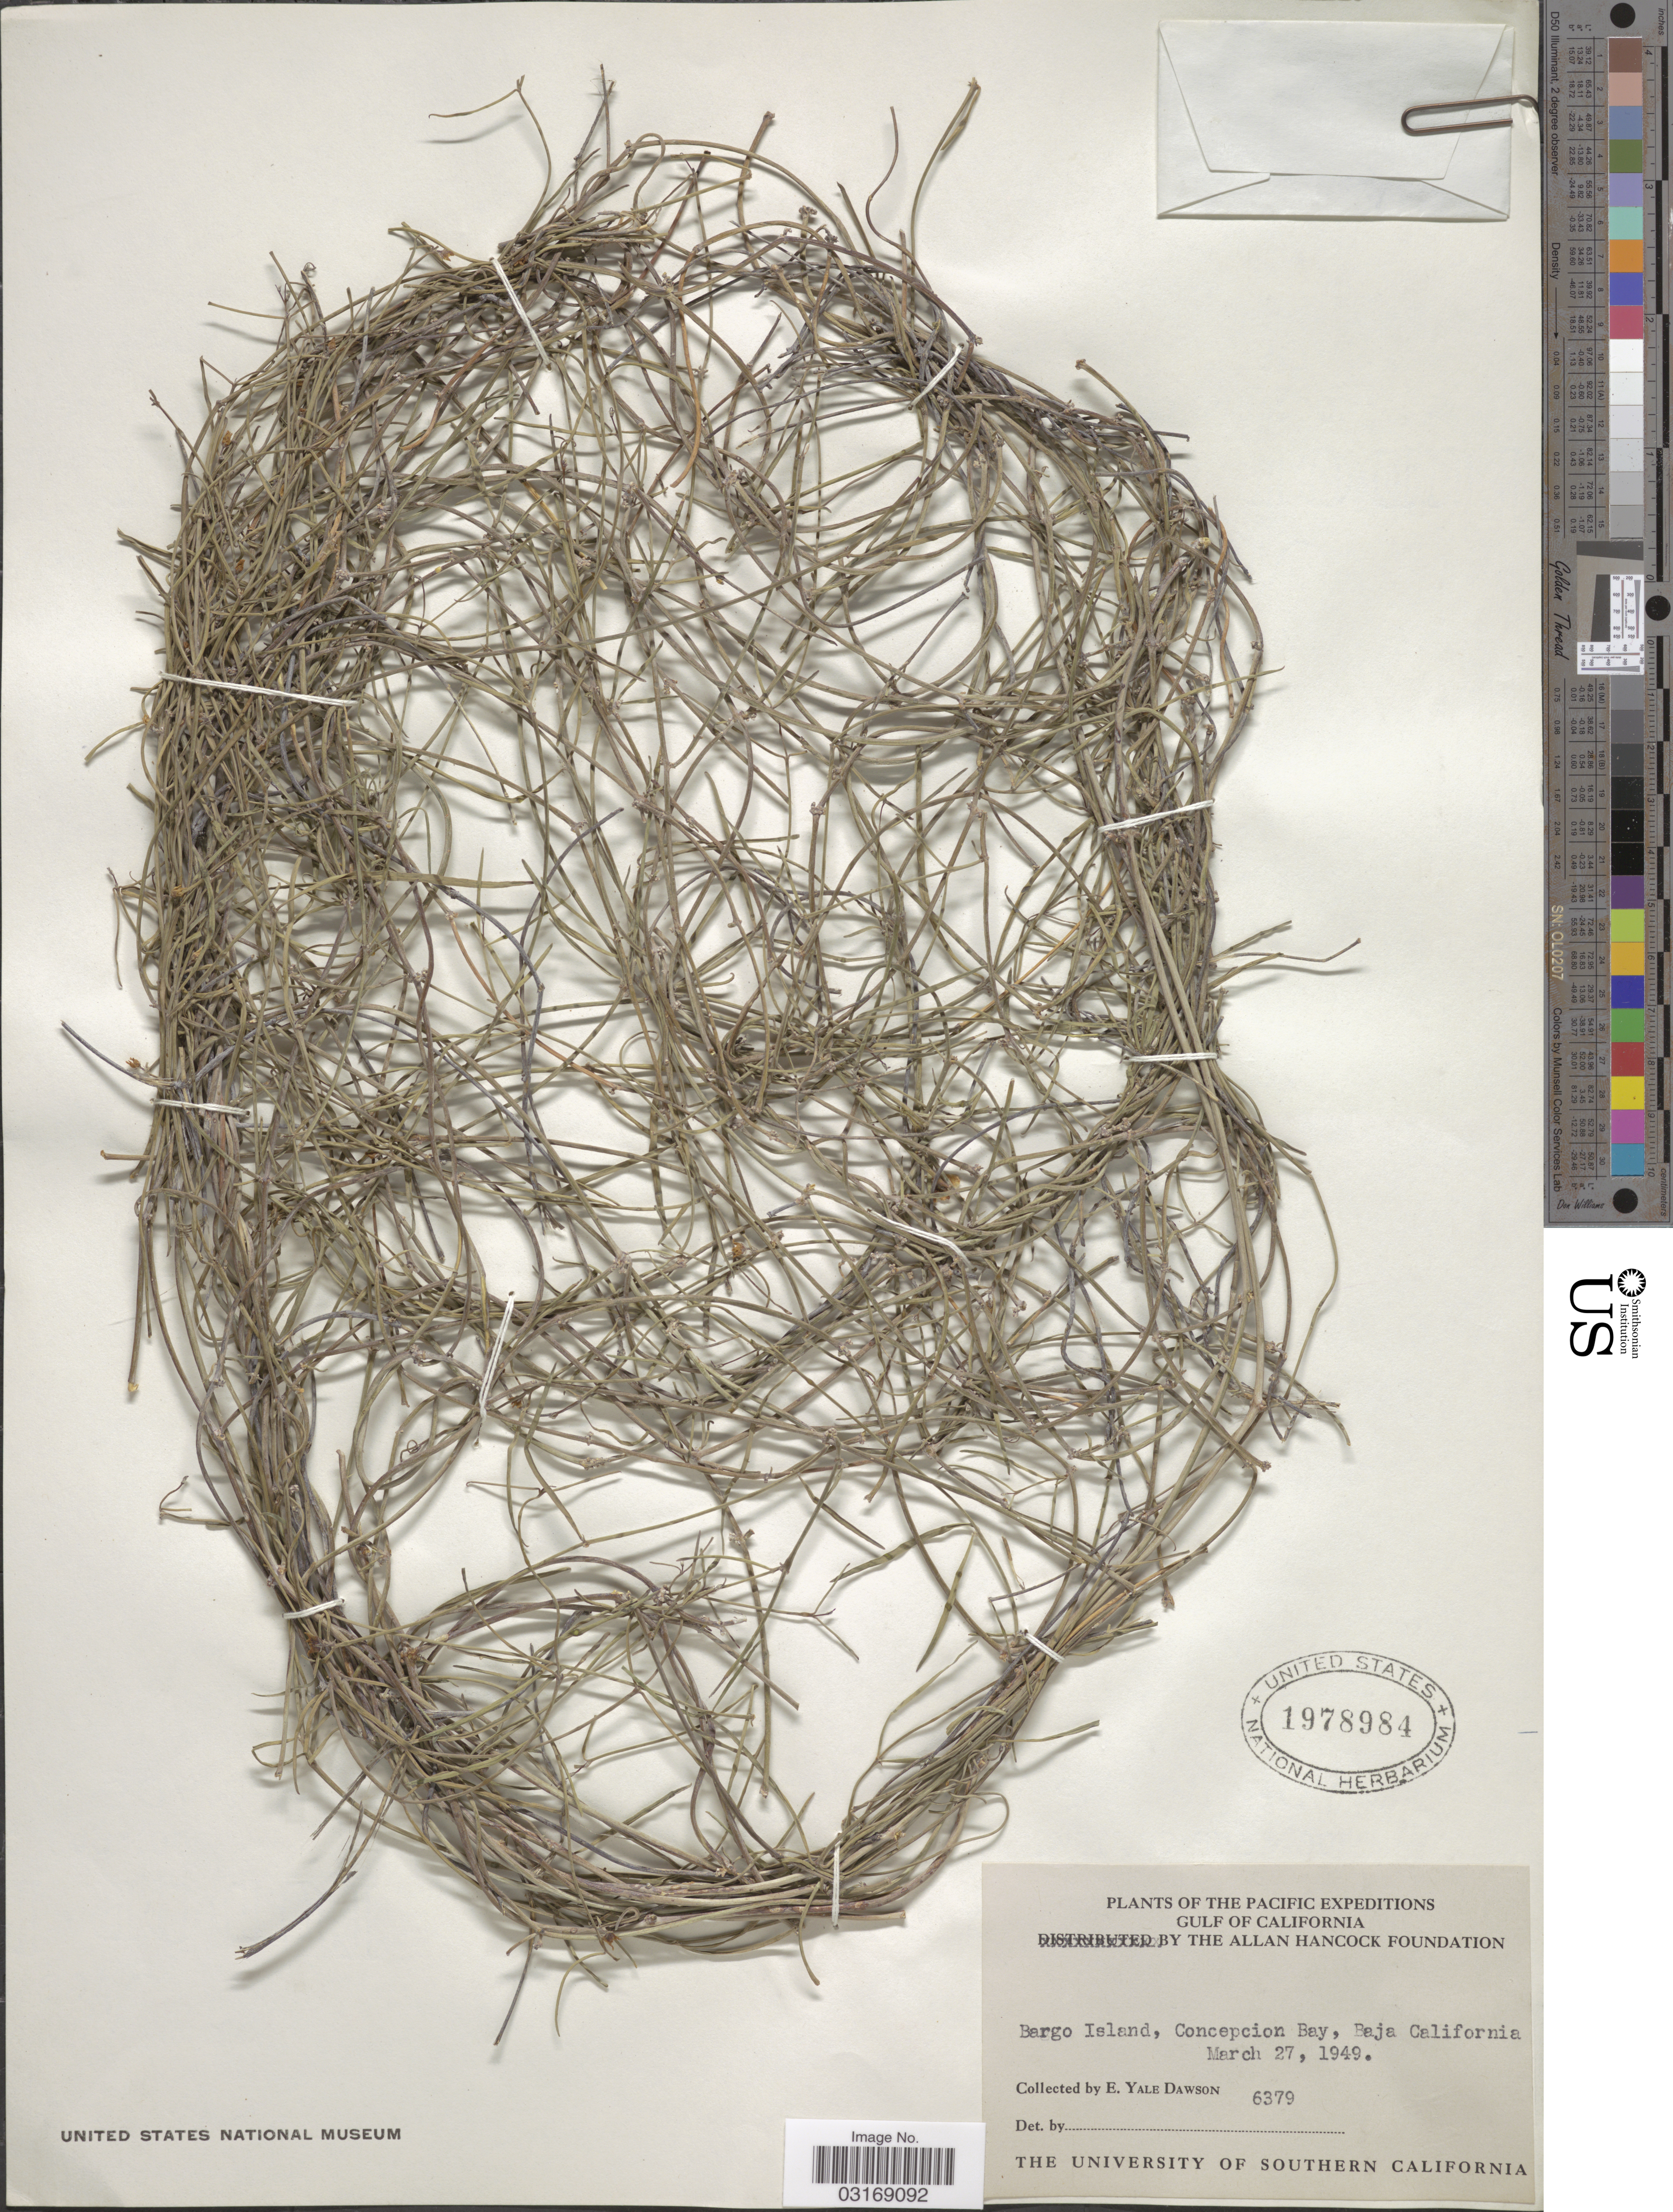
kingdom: Plantae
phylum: Tracheophyta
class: Magnoliopsida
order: Gentianales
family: Apocynaceae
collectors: N. Yensen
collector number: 6379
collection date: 1949-03-27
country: Mexico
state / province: Baja California Sur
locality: Gulf of California. Bargo Island, Concepcion Bay.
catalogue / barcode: US 1978984